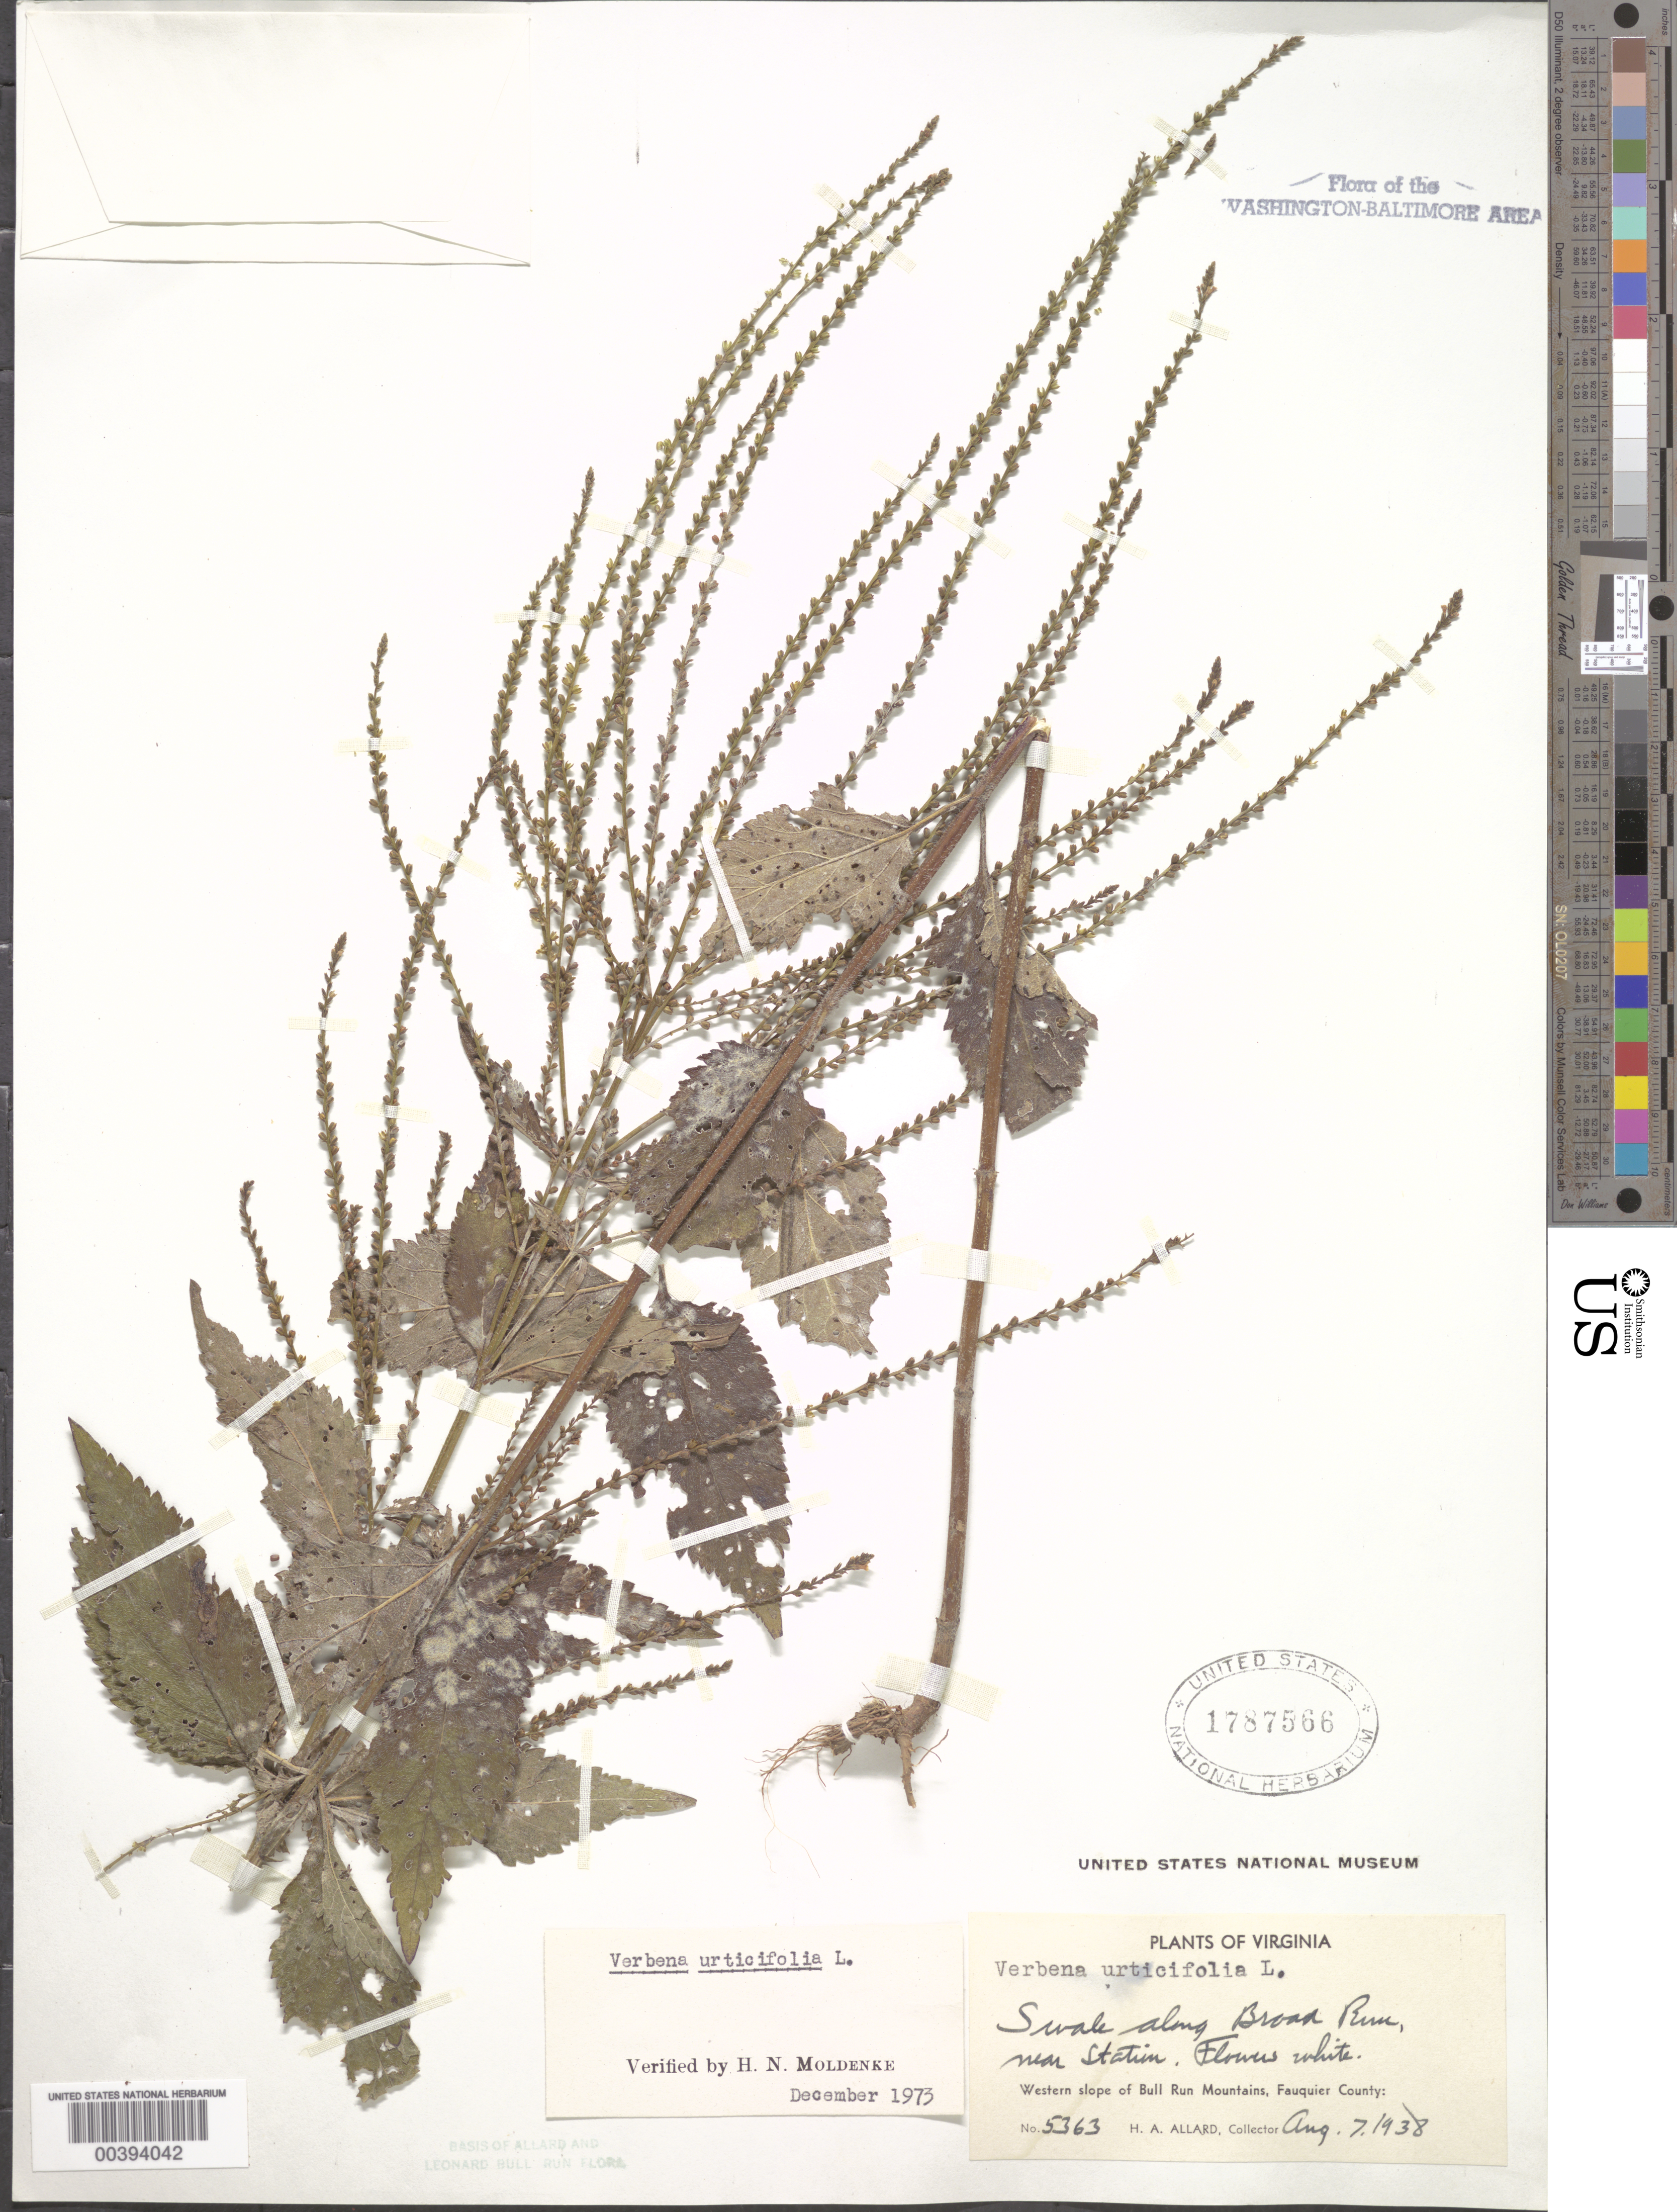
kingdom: Plantae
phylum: Tracheophyta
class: Magnoliopsida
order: Lamiales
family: Verbenaceae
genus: Verbena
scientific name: Verbena urticifolia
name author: L.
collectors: H. A. Allard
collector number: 5363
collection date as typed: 07 Aug 1938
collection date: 1938-08-07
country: United States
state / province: Virginia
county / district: Fauquier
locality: Broad Run, near Station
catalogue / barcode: US 1787566